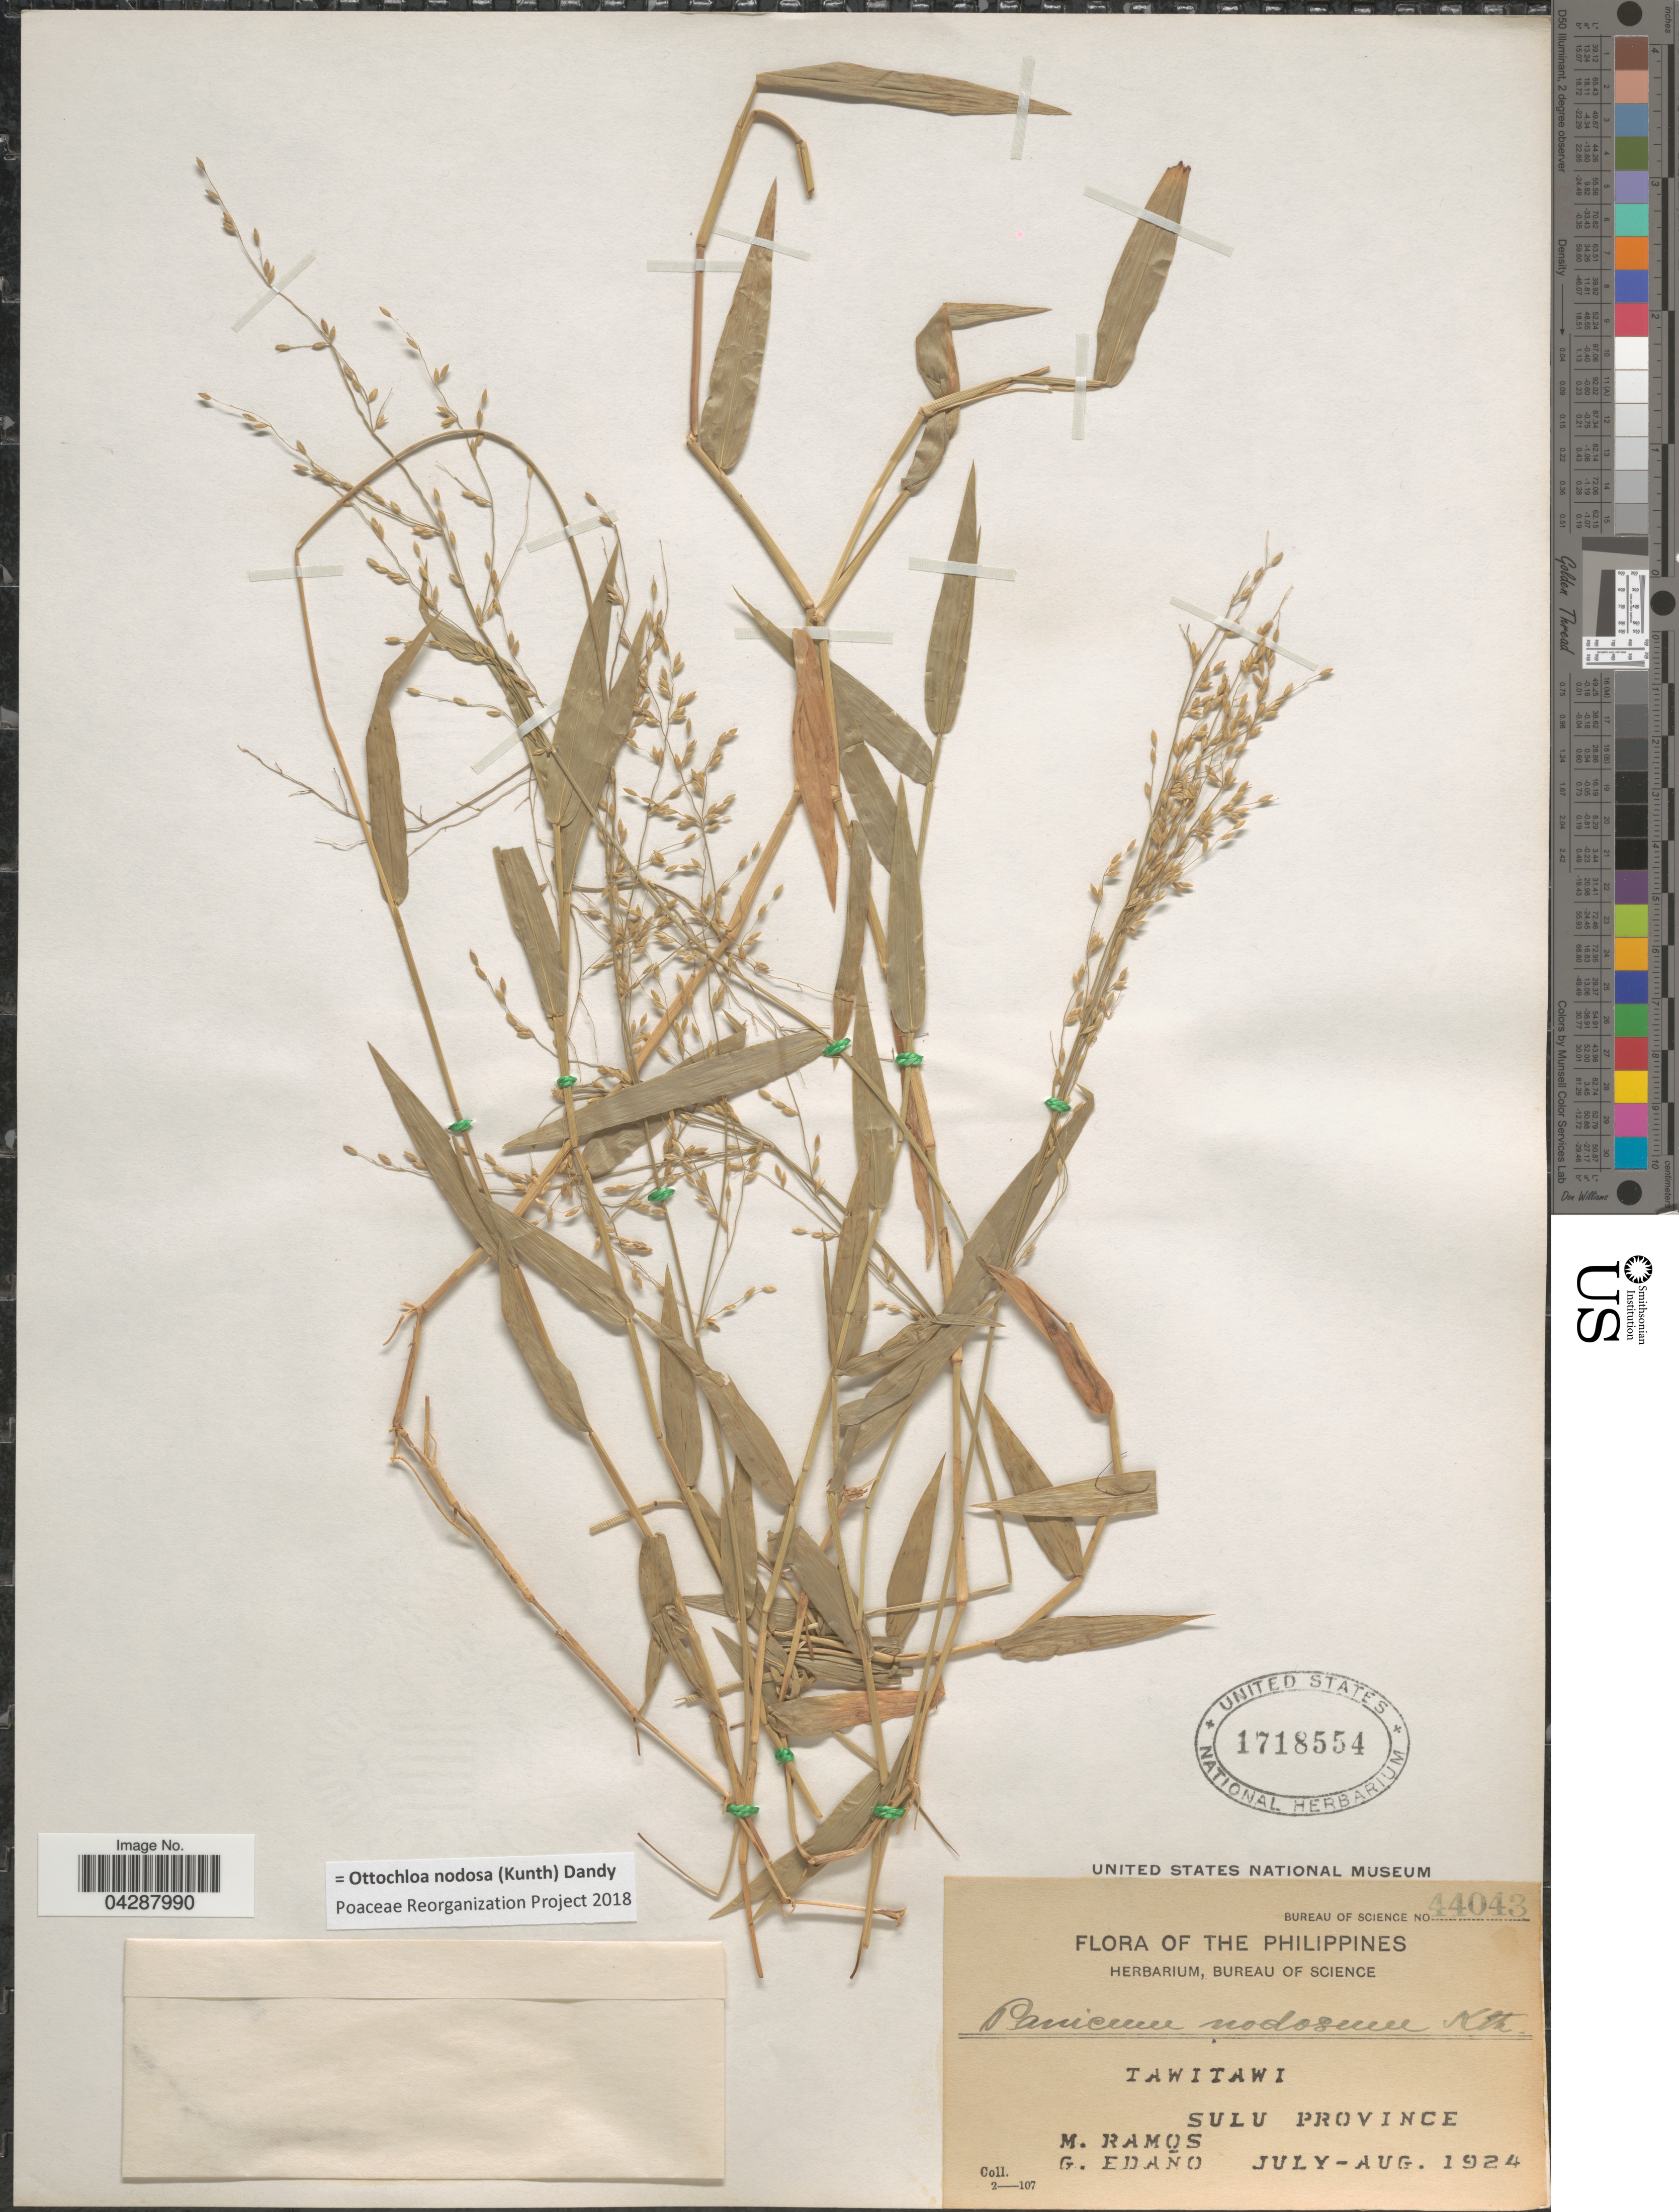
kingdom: Plantae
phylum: Tracheophyta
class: Liliopsida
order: Poales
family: Poaceae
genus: Ottochloa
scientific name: Ottochloa nodosa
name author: (Kunth) Dandy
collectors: M. Ramos & G. Edaño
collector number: Bureau of Science 44043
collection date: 1924-07/1924-08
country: Philippines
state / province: Muslim Mindanao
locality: Tawitawi. Sulu Province.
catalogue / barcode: US 1718554